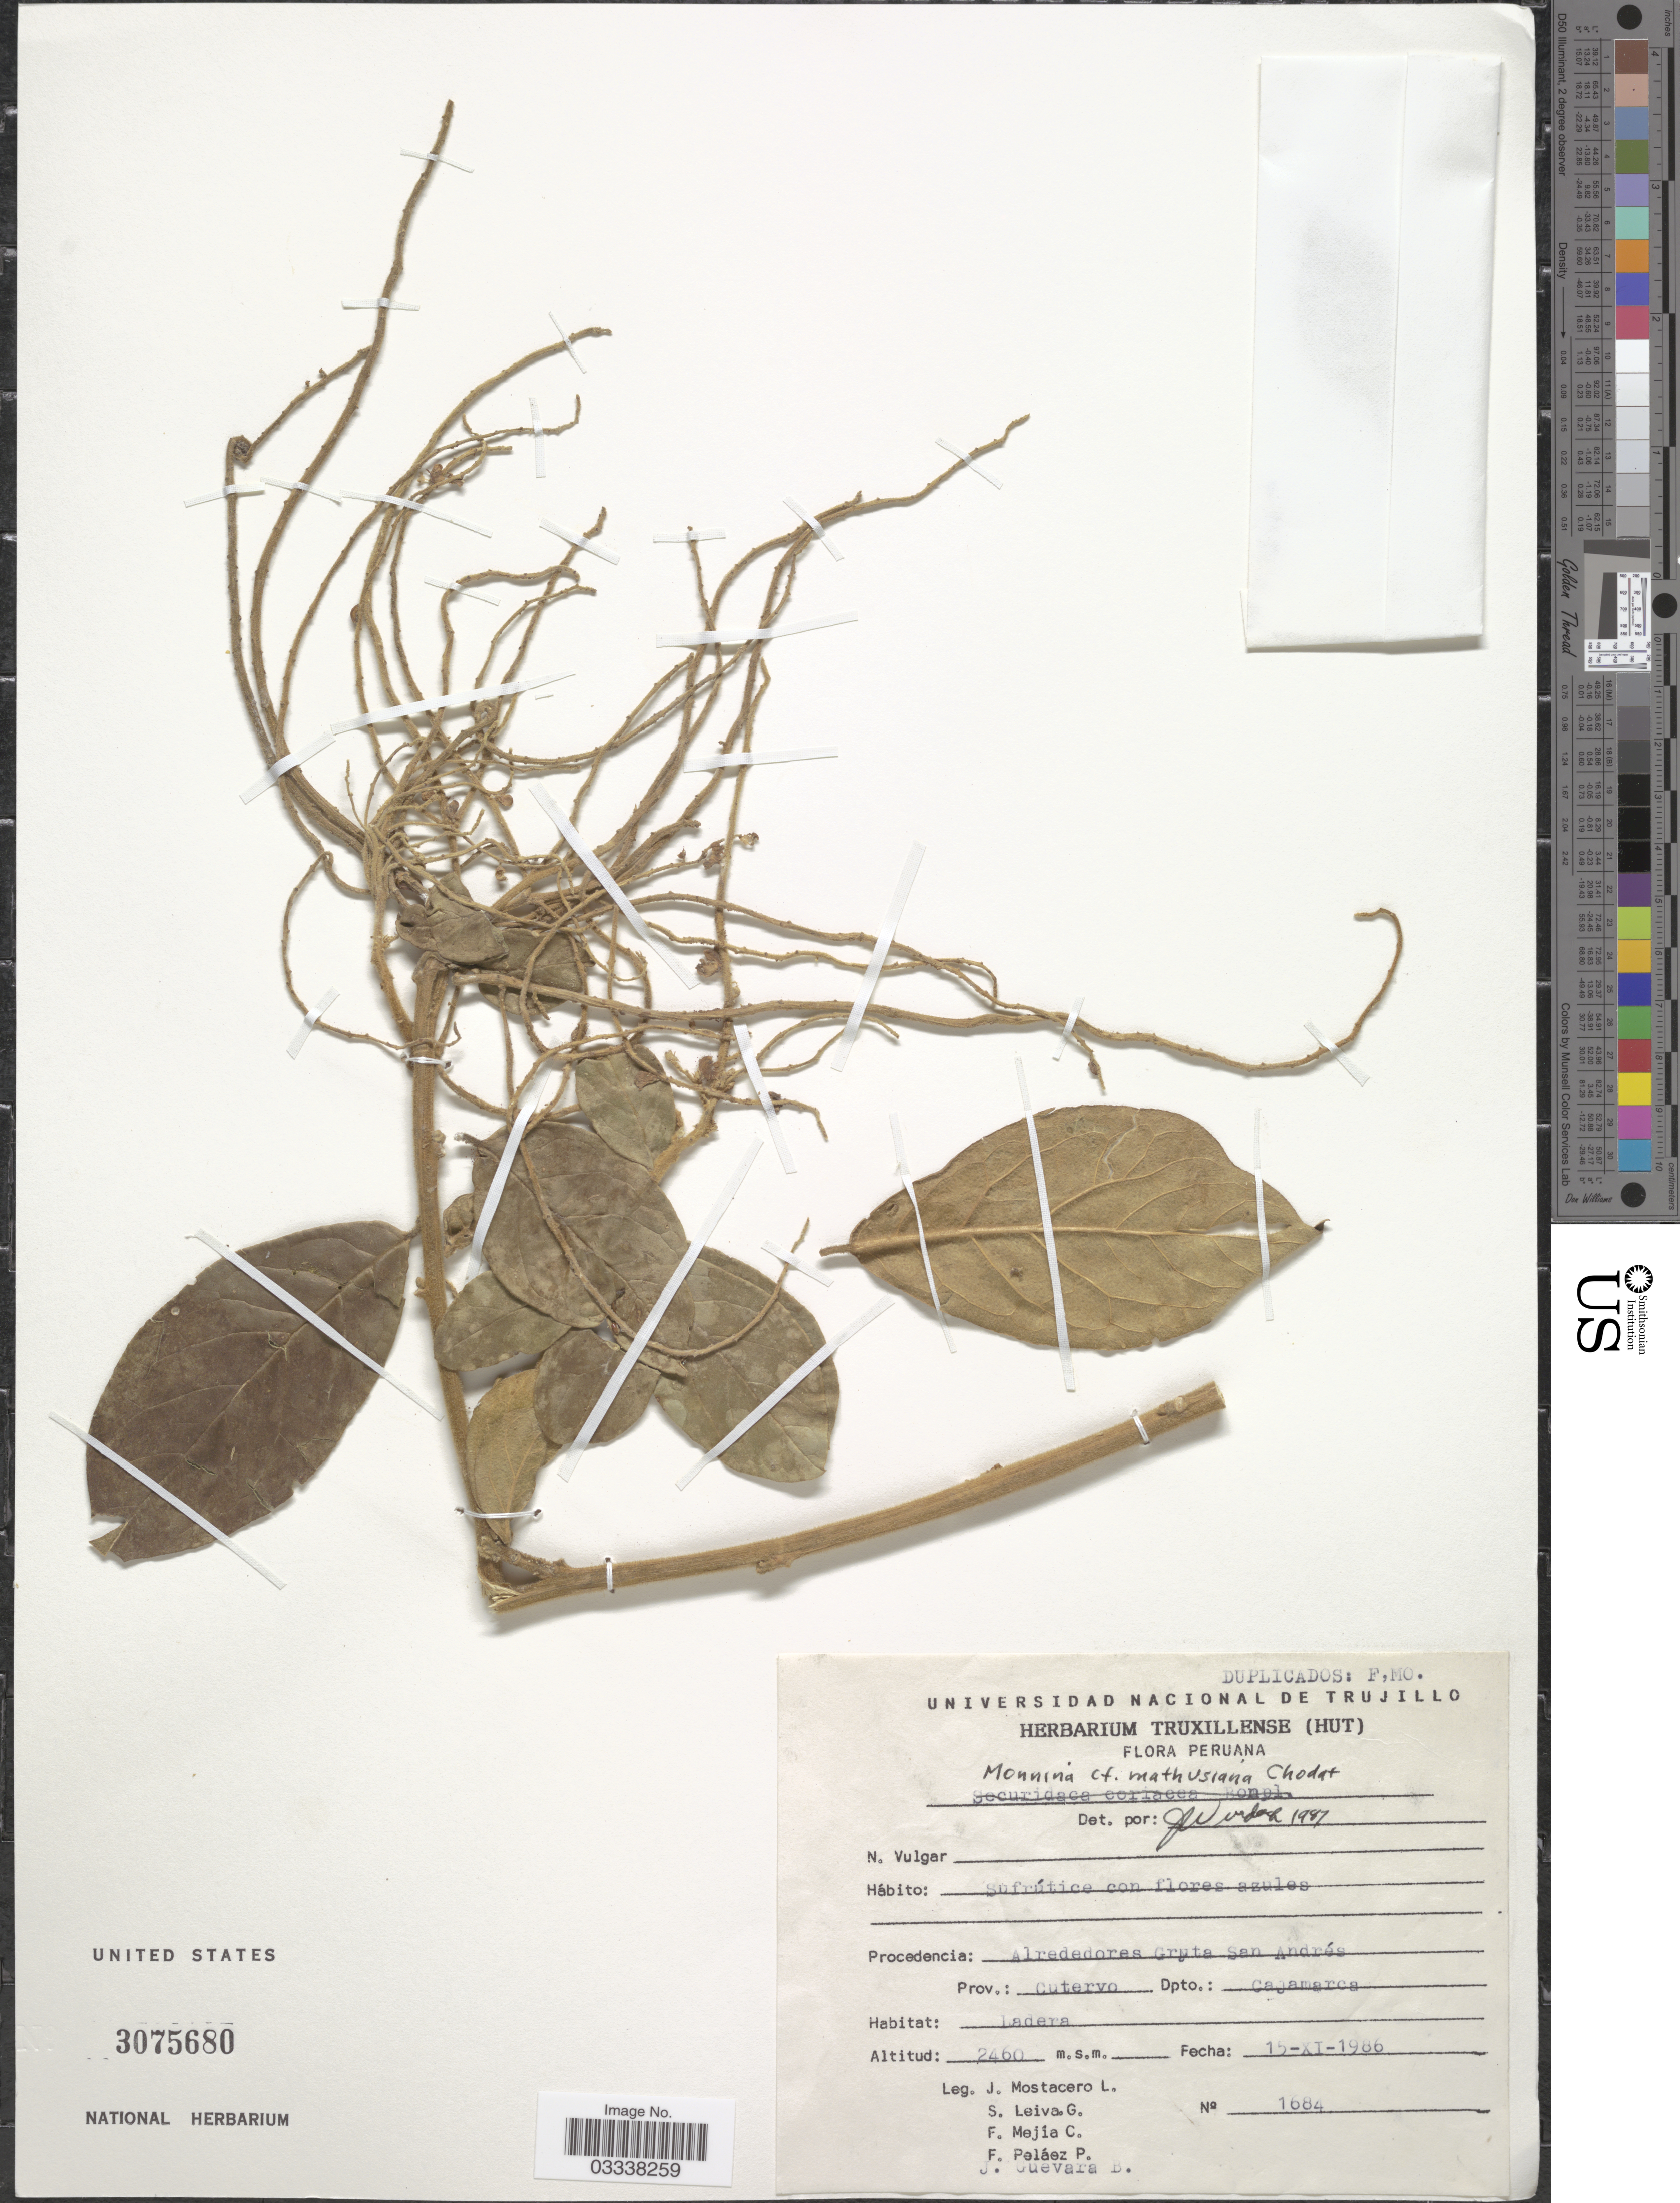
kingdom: Plantae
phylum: Tracheophyta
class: Magnoliopsida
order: Fabales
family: Polygalaceae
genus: Monnina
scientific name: Monnina mathusiana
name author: Chodat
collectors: J. Mostacero L., S. Leiva G., F. Mejia C., F. Pelaez P. & J. Guevara B.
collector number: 1684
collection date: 1986-11-15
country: Peru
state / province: Cajamarca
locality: Alrededores Gruta San Andrés. Prov.: Cutervo, Dpto.: Cajamarca.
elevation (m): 2460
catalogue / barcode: US 3075680